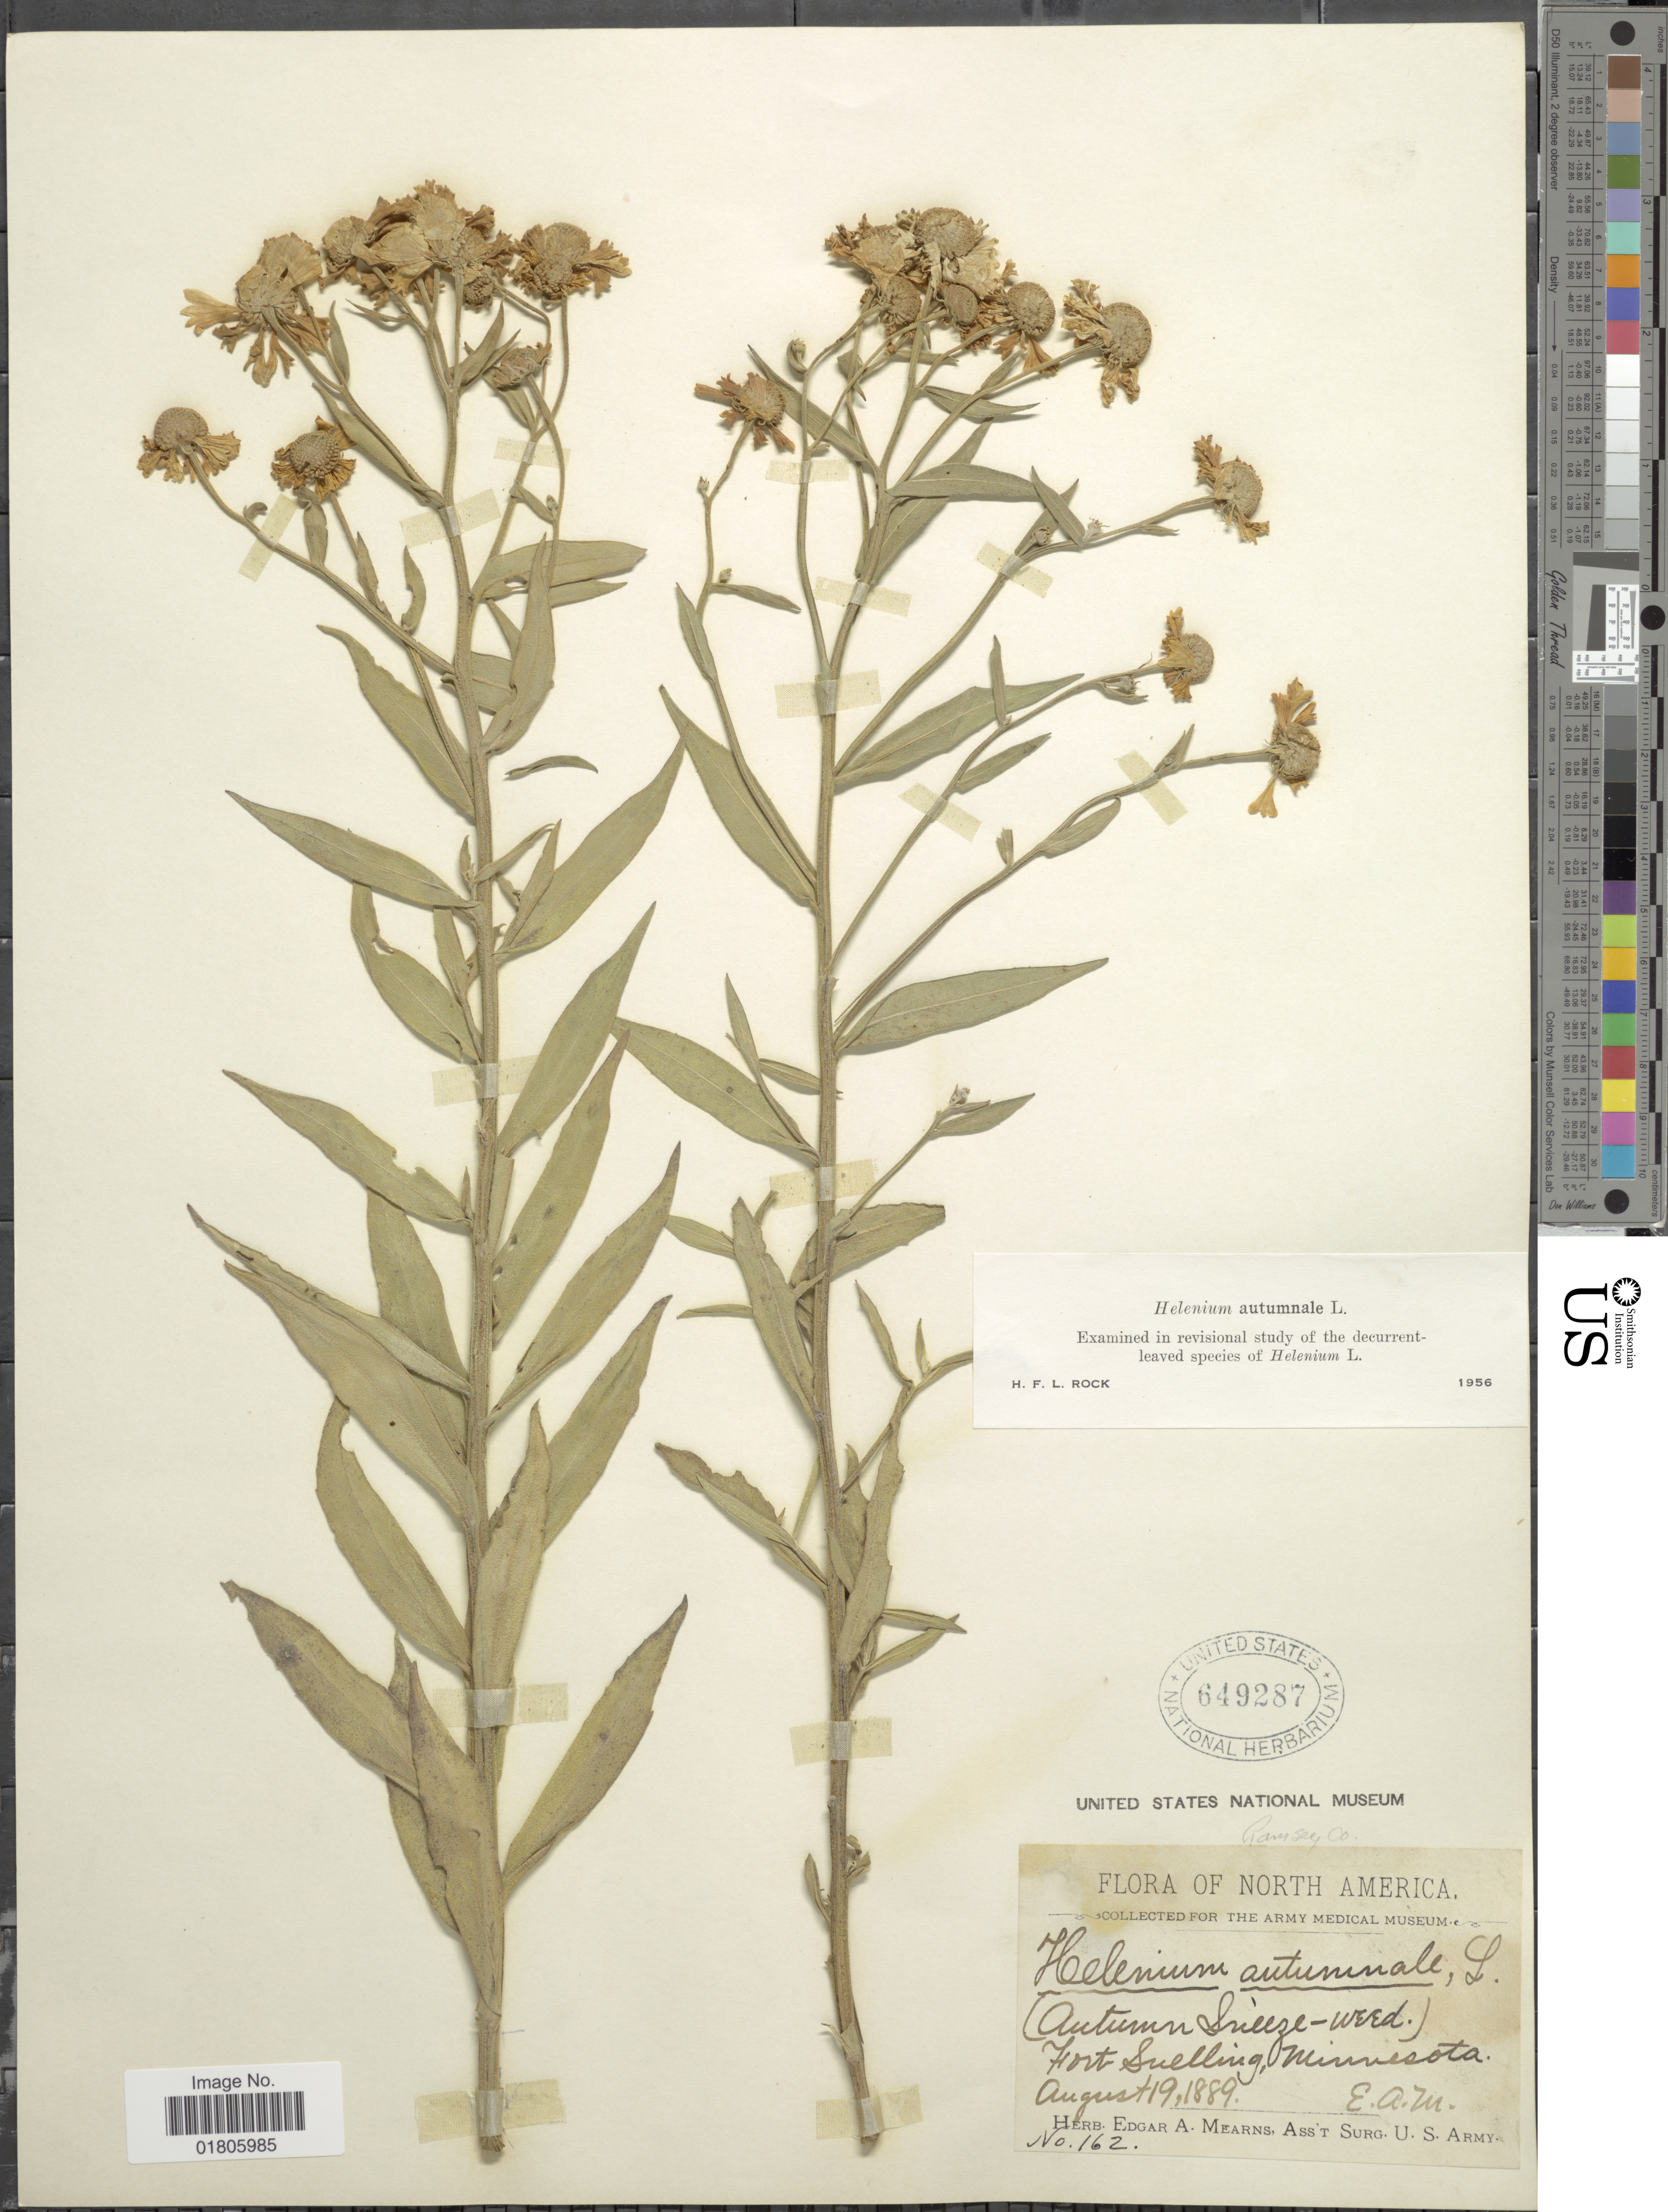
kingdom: Plantae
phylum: Tracheophyta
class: Magnoliopsida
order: Asterales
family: Asteraceae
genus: Helenium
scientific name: Helenium autumnale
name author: L.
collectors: E. A. Mearns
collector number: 162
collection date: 1889-08-19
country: United States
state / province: Minnesota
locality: Fort Snelling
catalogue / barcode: US 649287